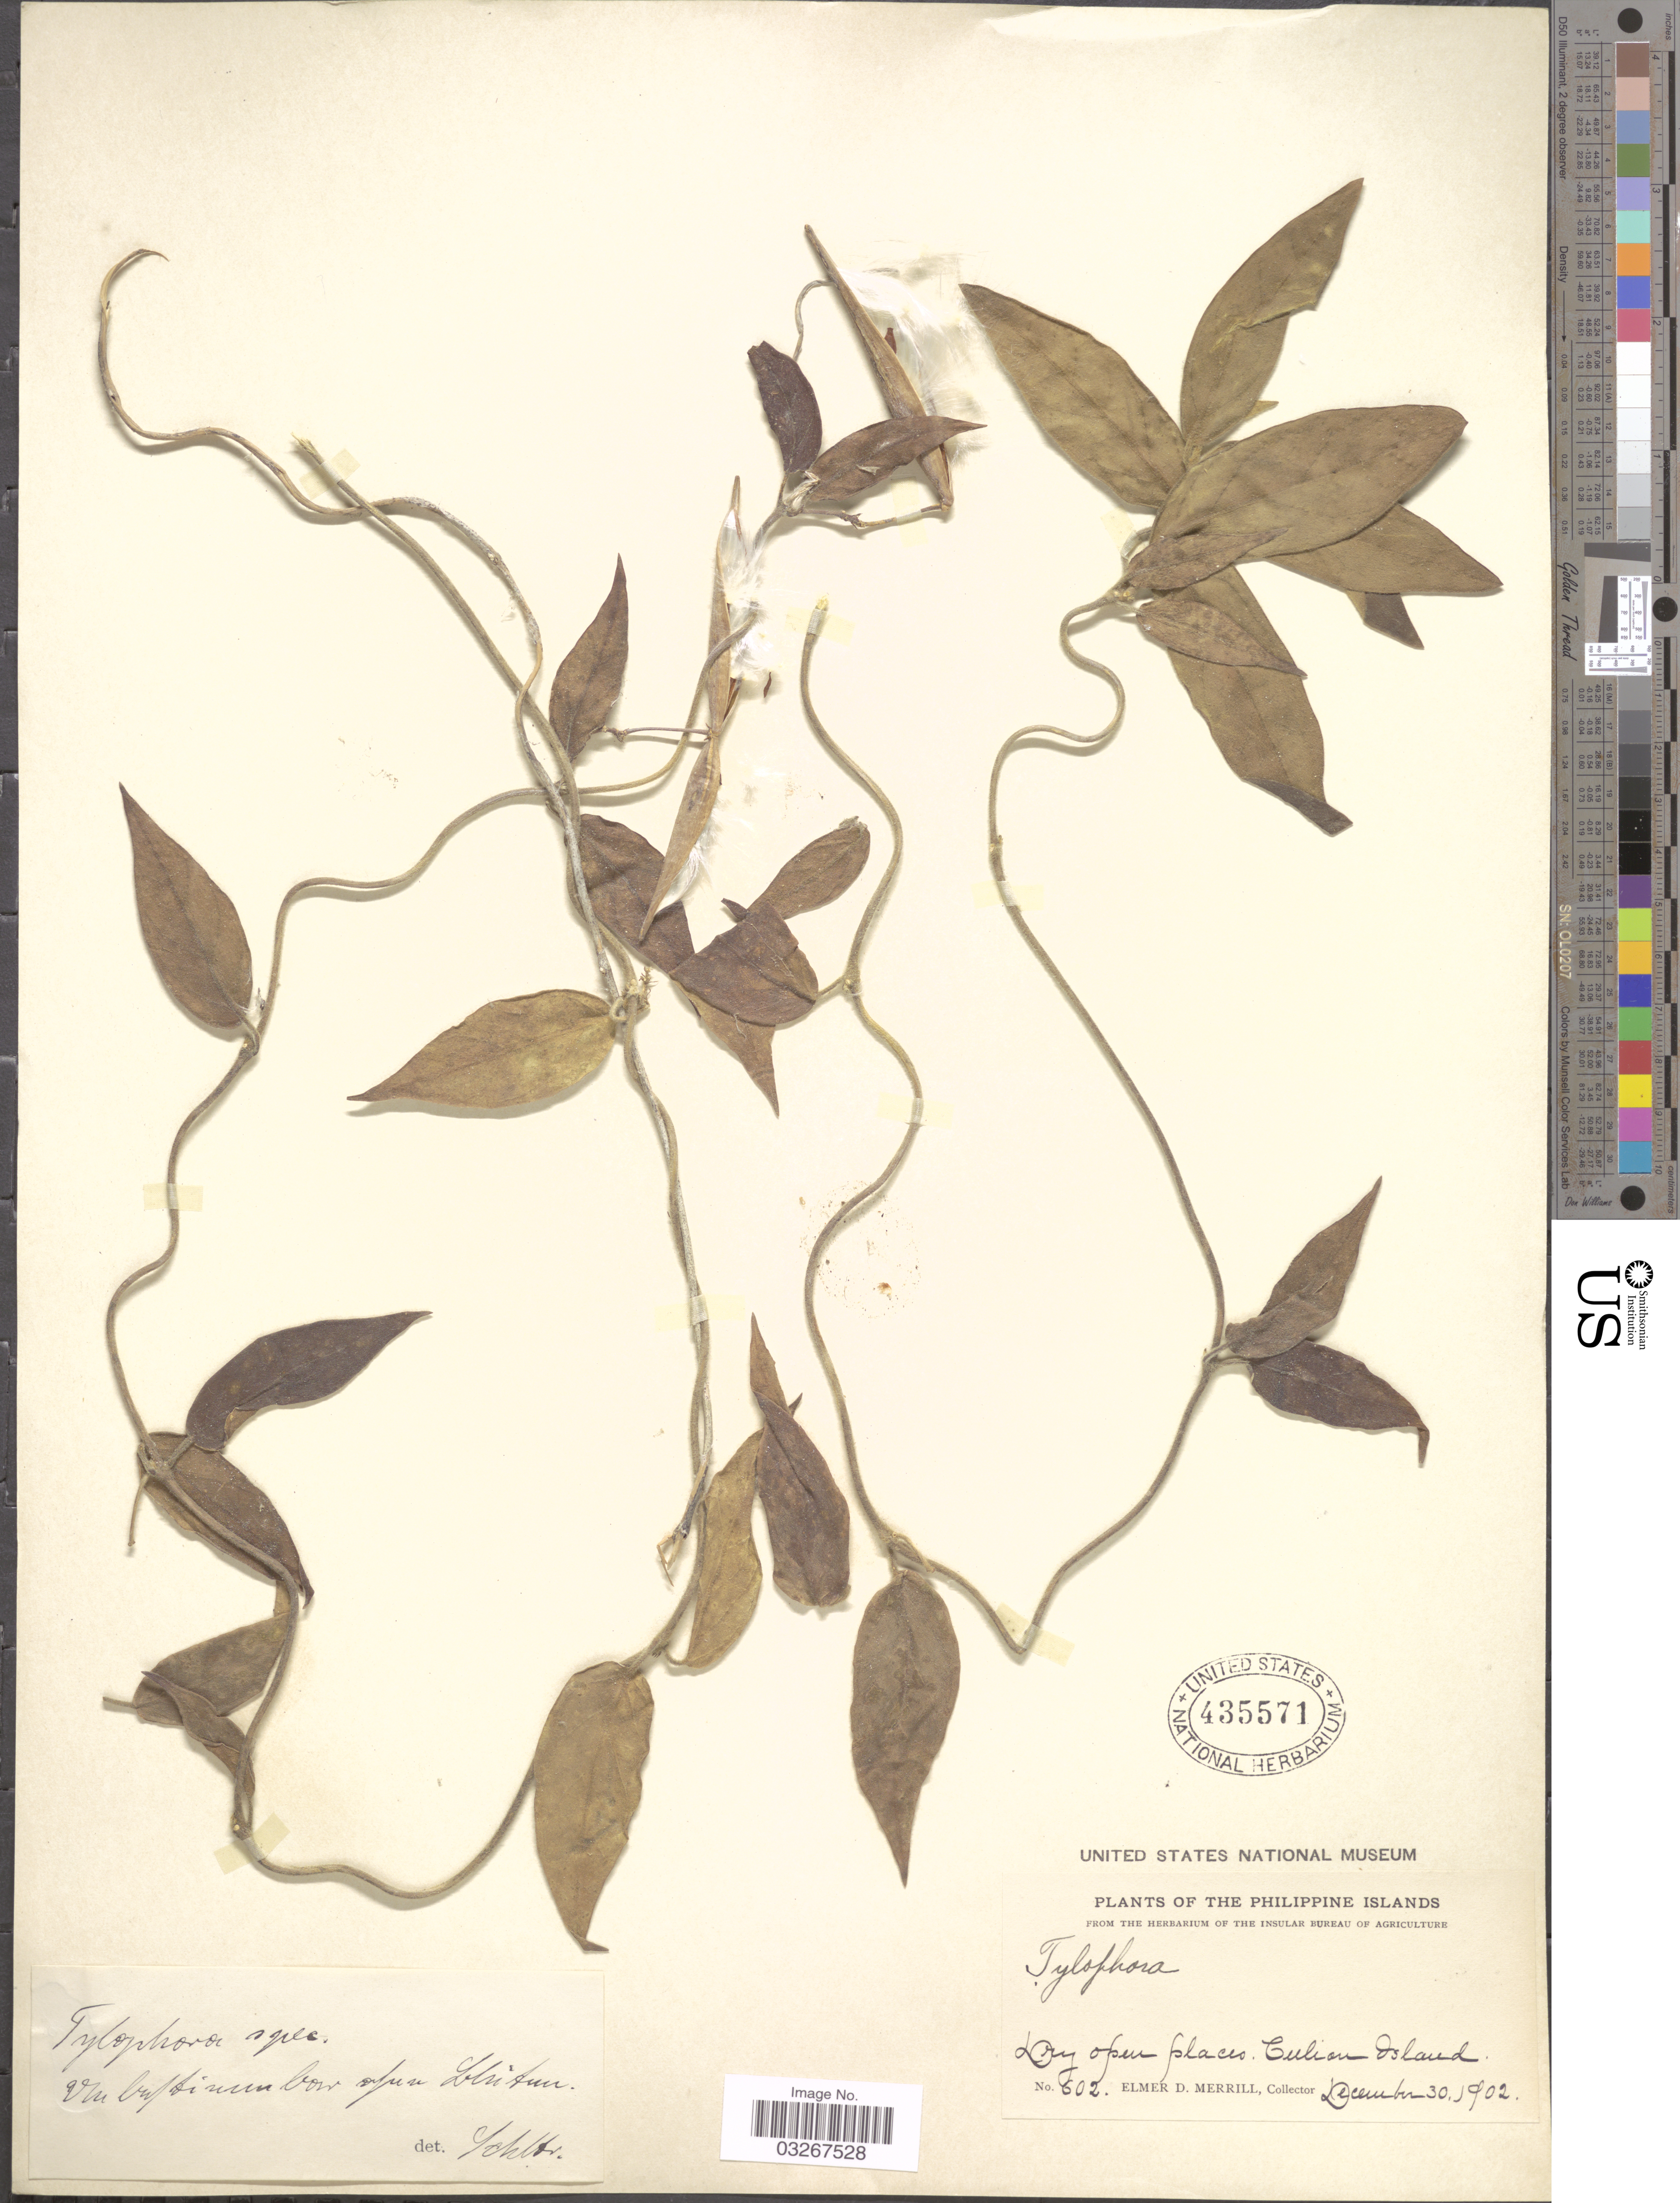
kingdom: Plantae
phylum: Tracheophyta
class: Magnoliopsida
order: Gentianales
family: Apocynaceae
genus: Tylophora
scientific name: Tylophora sp.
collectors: E. D. Merrill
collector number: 602*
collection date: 1902-12-30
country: Philippines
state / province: Mimaropa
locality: Culion Island.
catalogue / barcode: US 435571